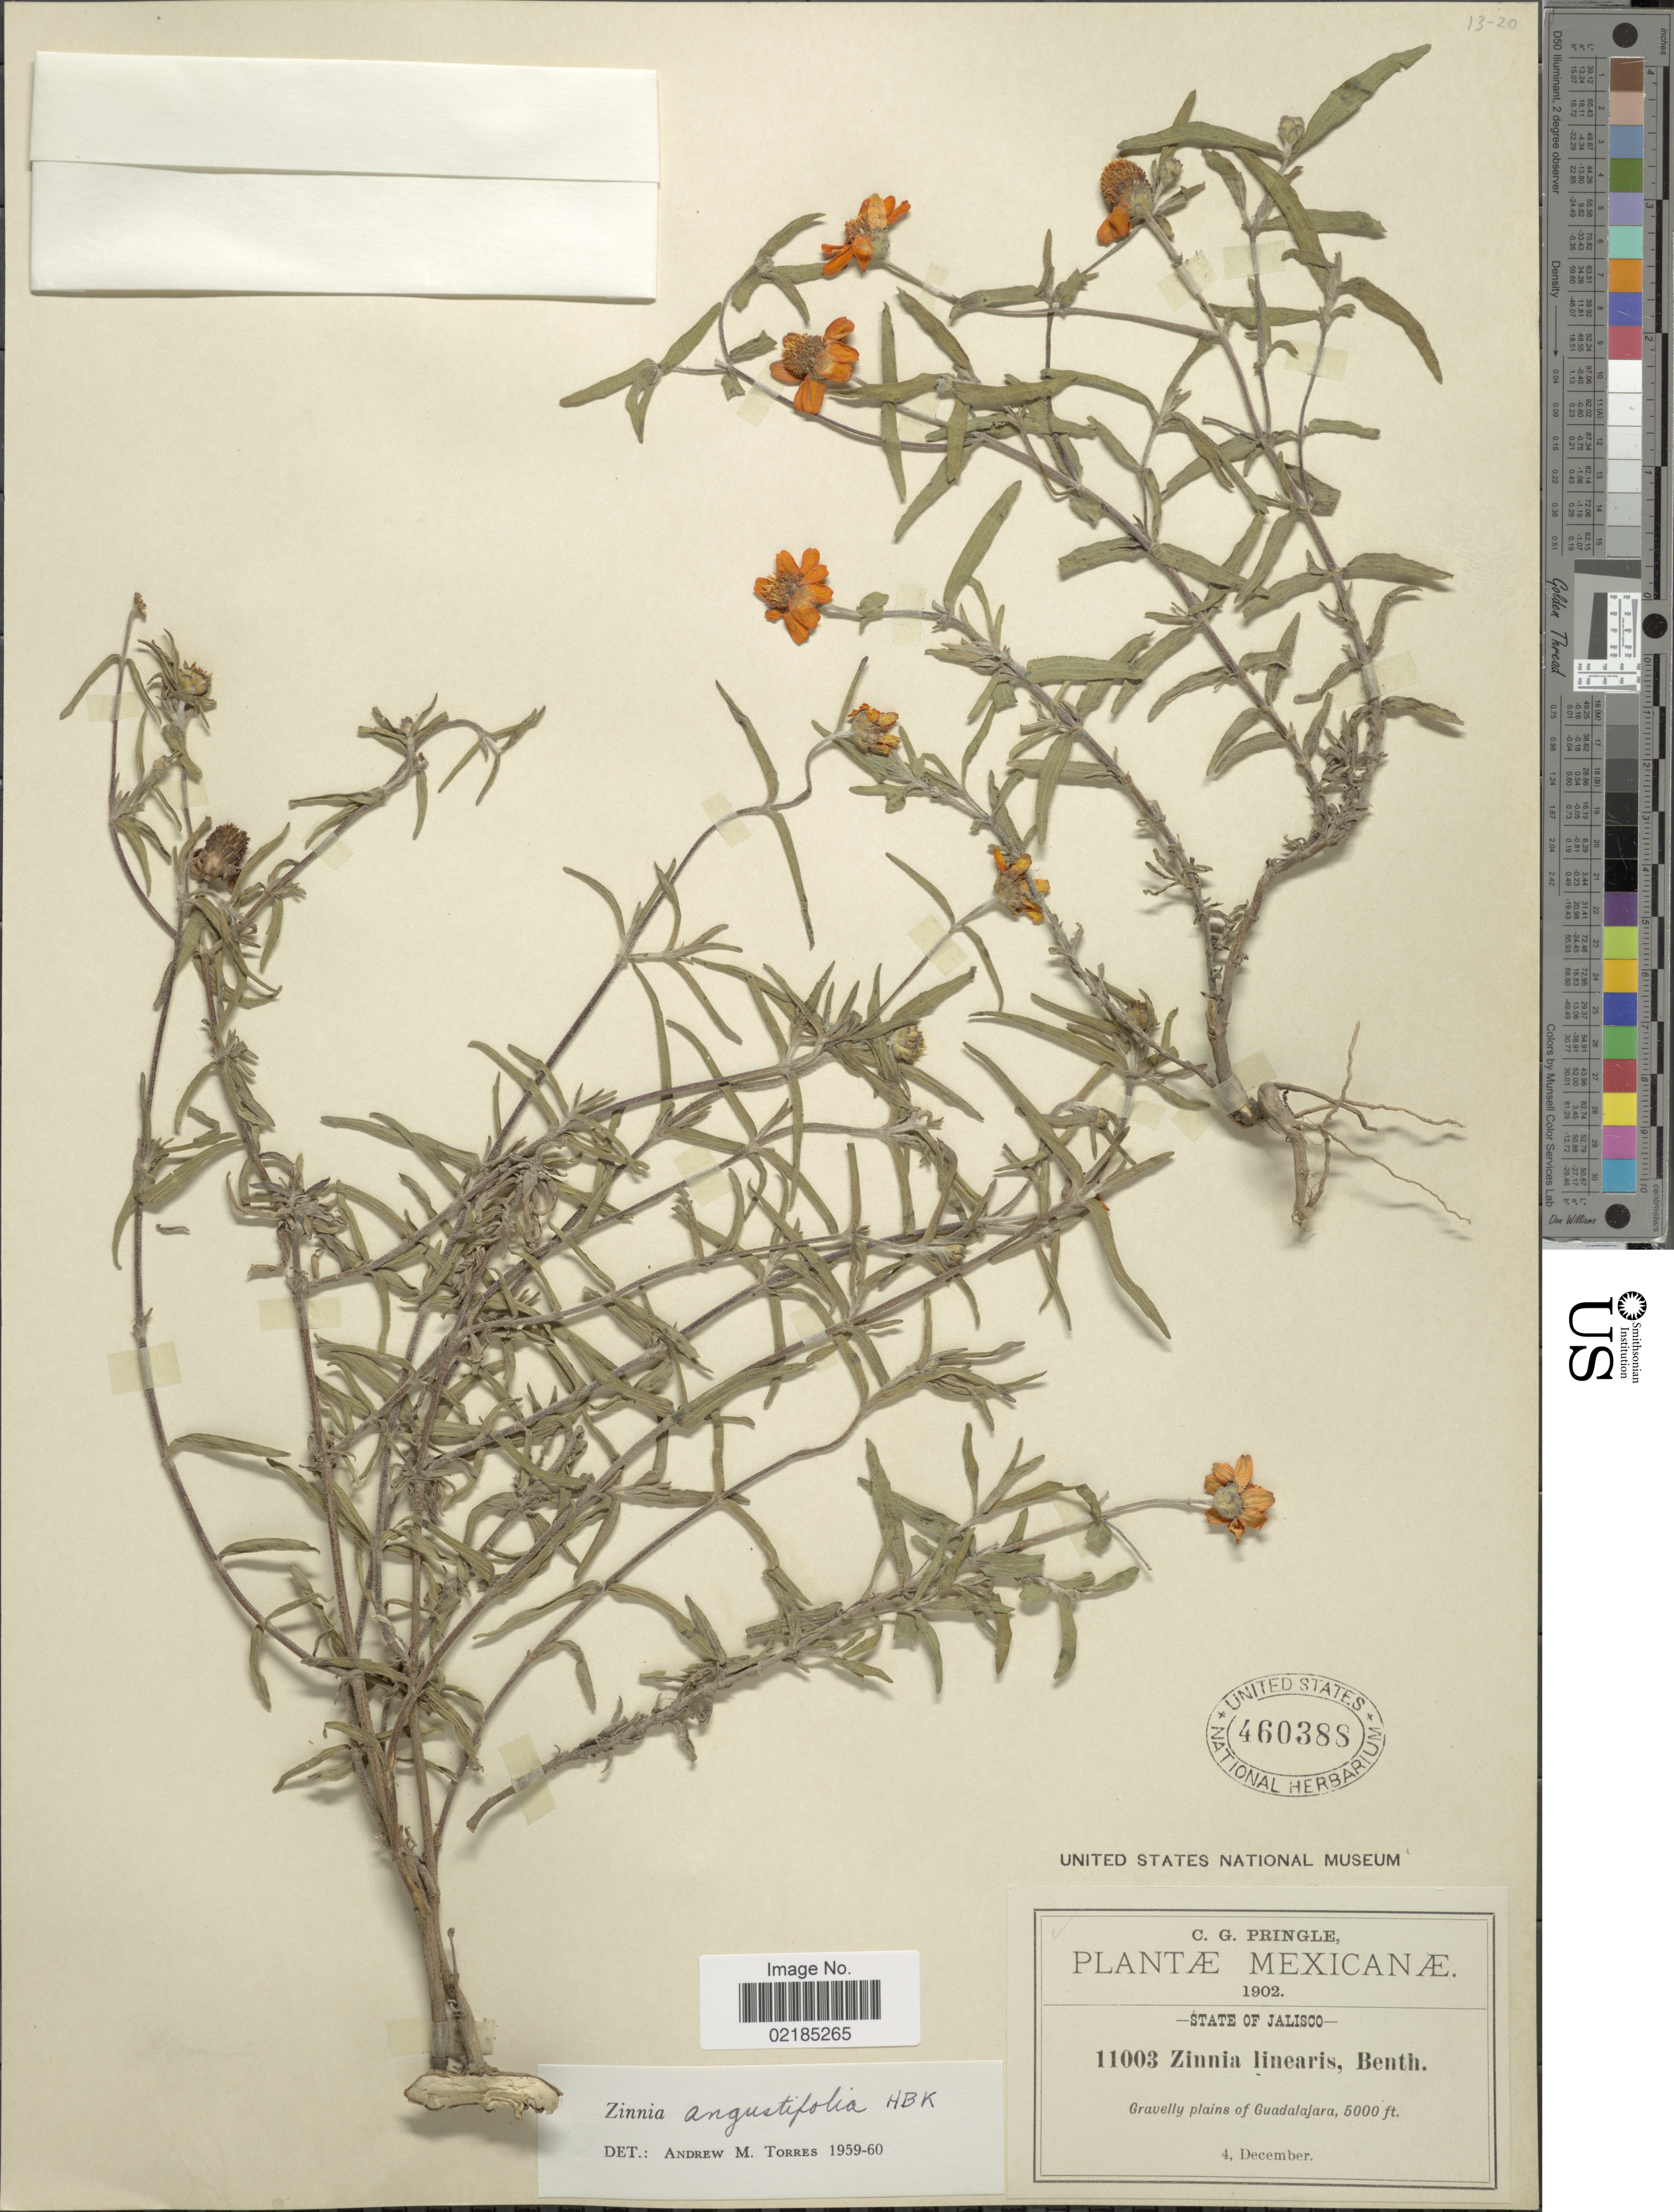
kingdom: Plantae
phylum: Tracheophyta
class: Magnoliopsida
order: Asterales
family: Asteraceae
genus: Zinnia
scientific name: Zinnia angustifolia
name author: Kunth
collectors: C. G. Pringle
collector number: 11003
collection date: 1902-12-04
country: Mexico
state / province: Jalisco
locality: Plains of Guadaljara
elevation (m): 1524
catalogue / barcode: US 460388